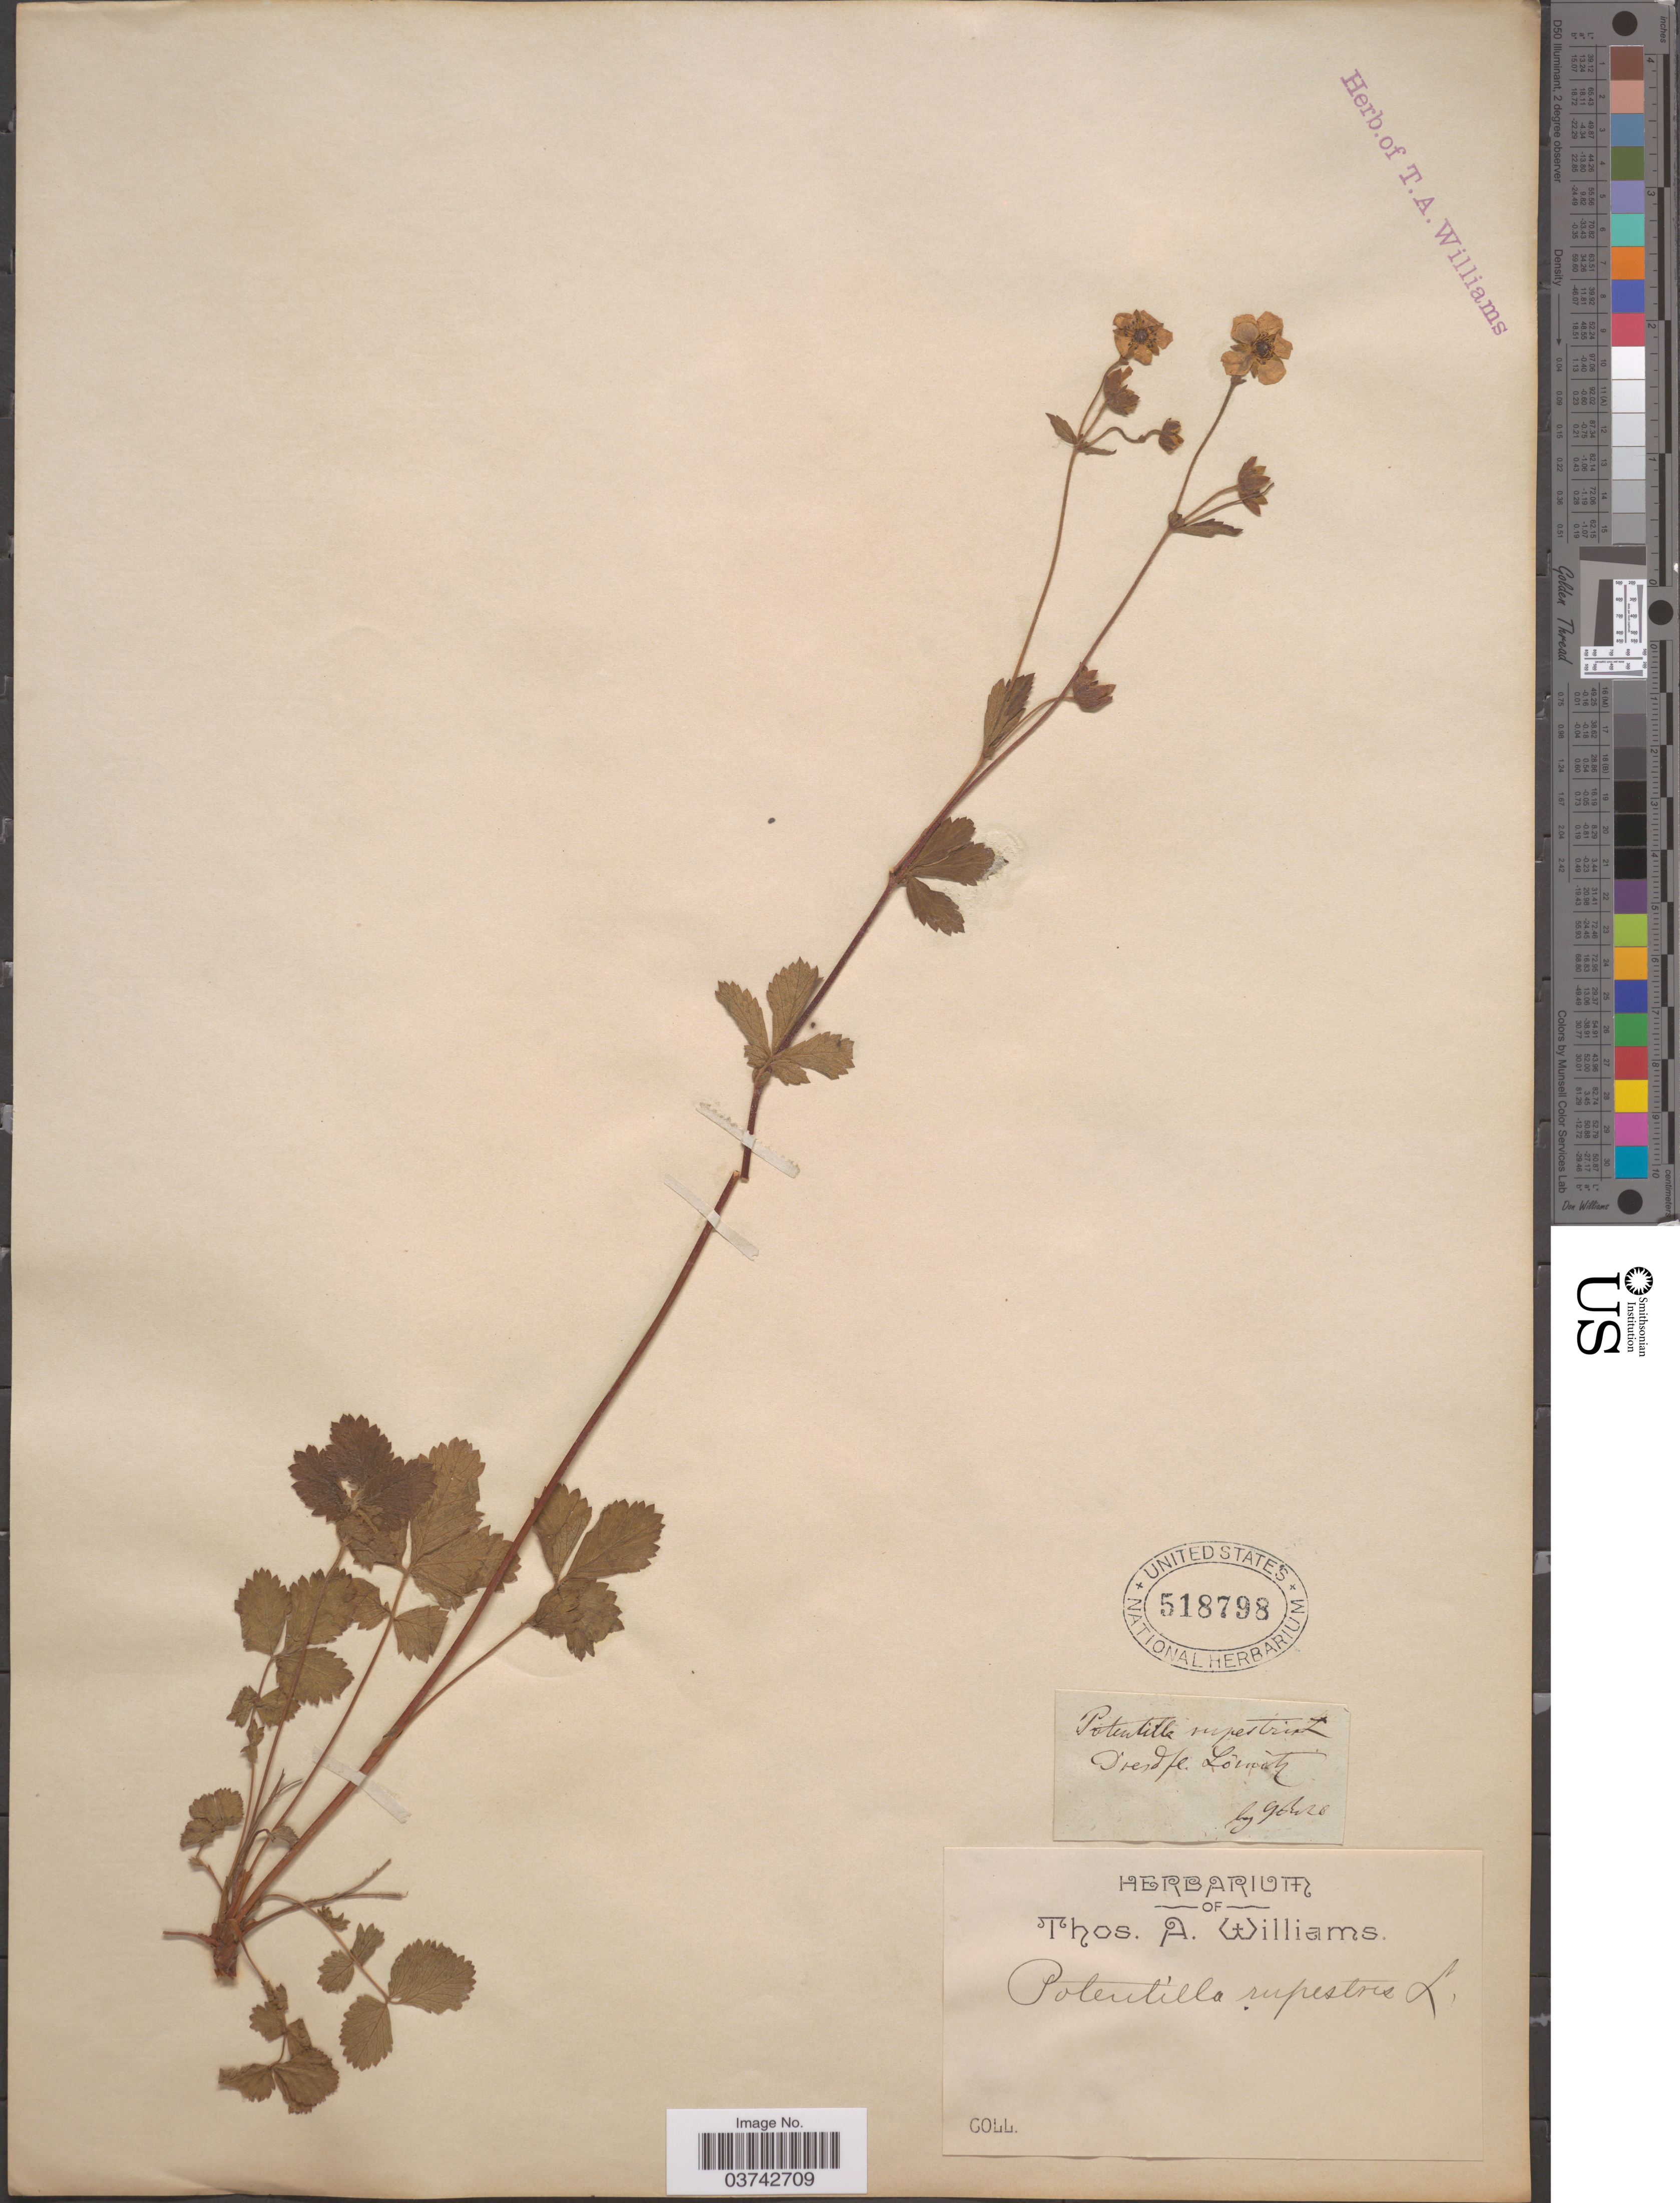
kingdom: Plantae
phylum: Tracheophyta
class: Magnoliopsida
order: Rosales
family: Rosaceae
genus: Drymocallis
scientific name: Drymocallis rupestris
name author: (L.) Soják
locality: Dresde Lomatz. [interpreted]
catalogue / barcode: US 518798